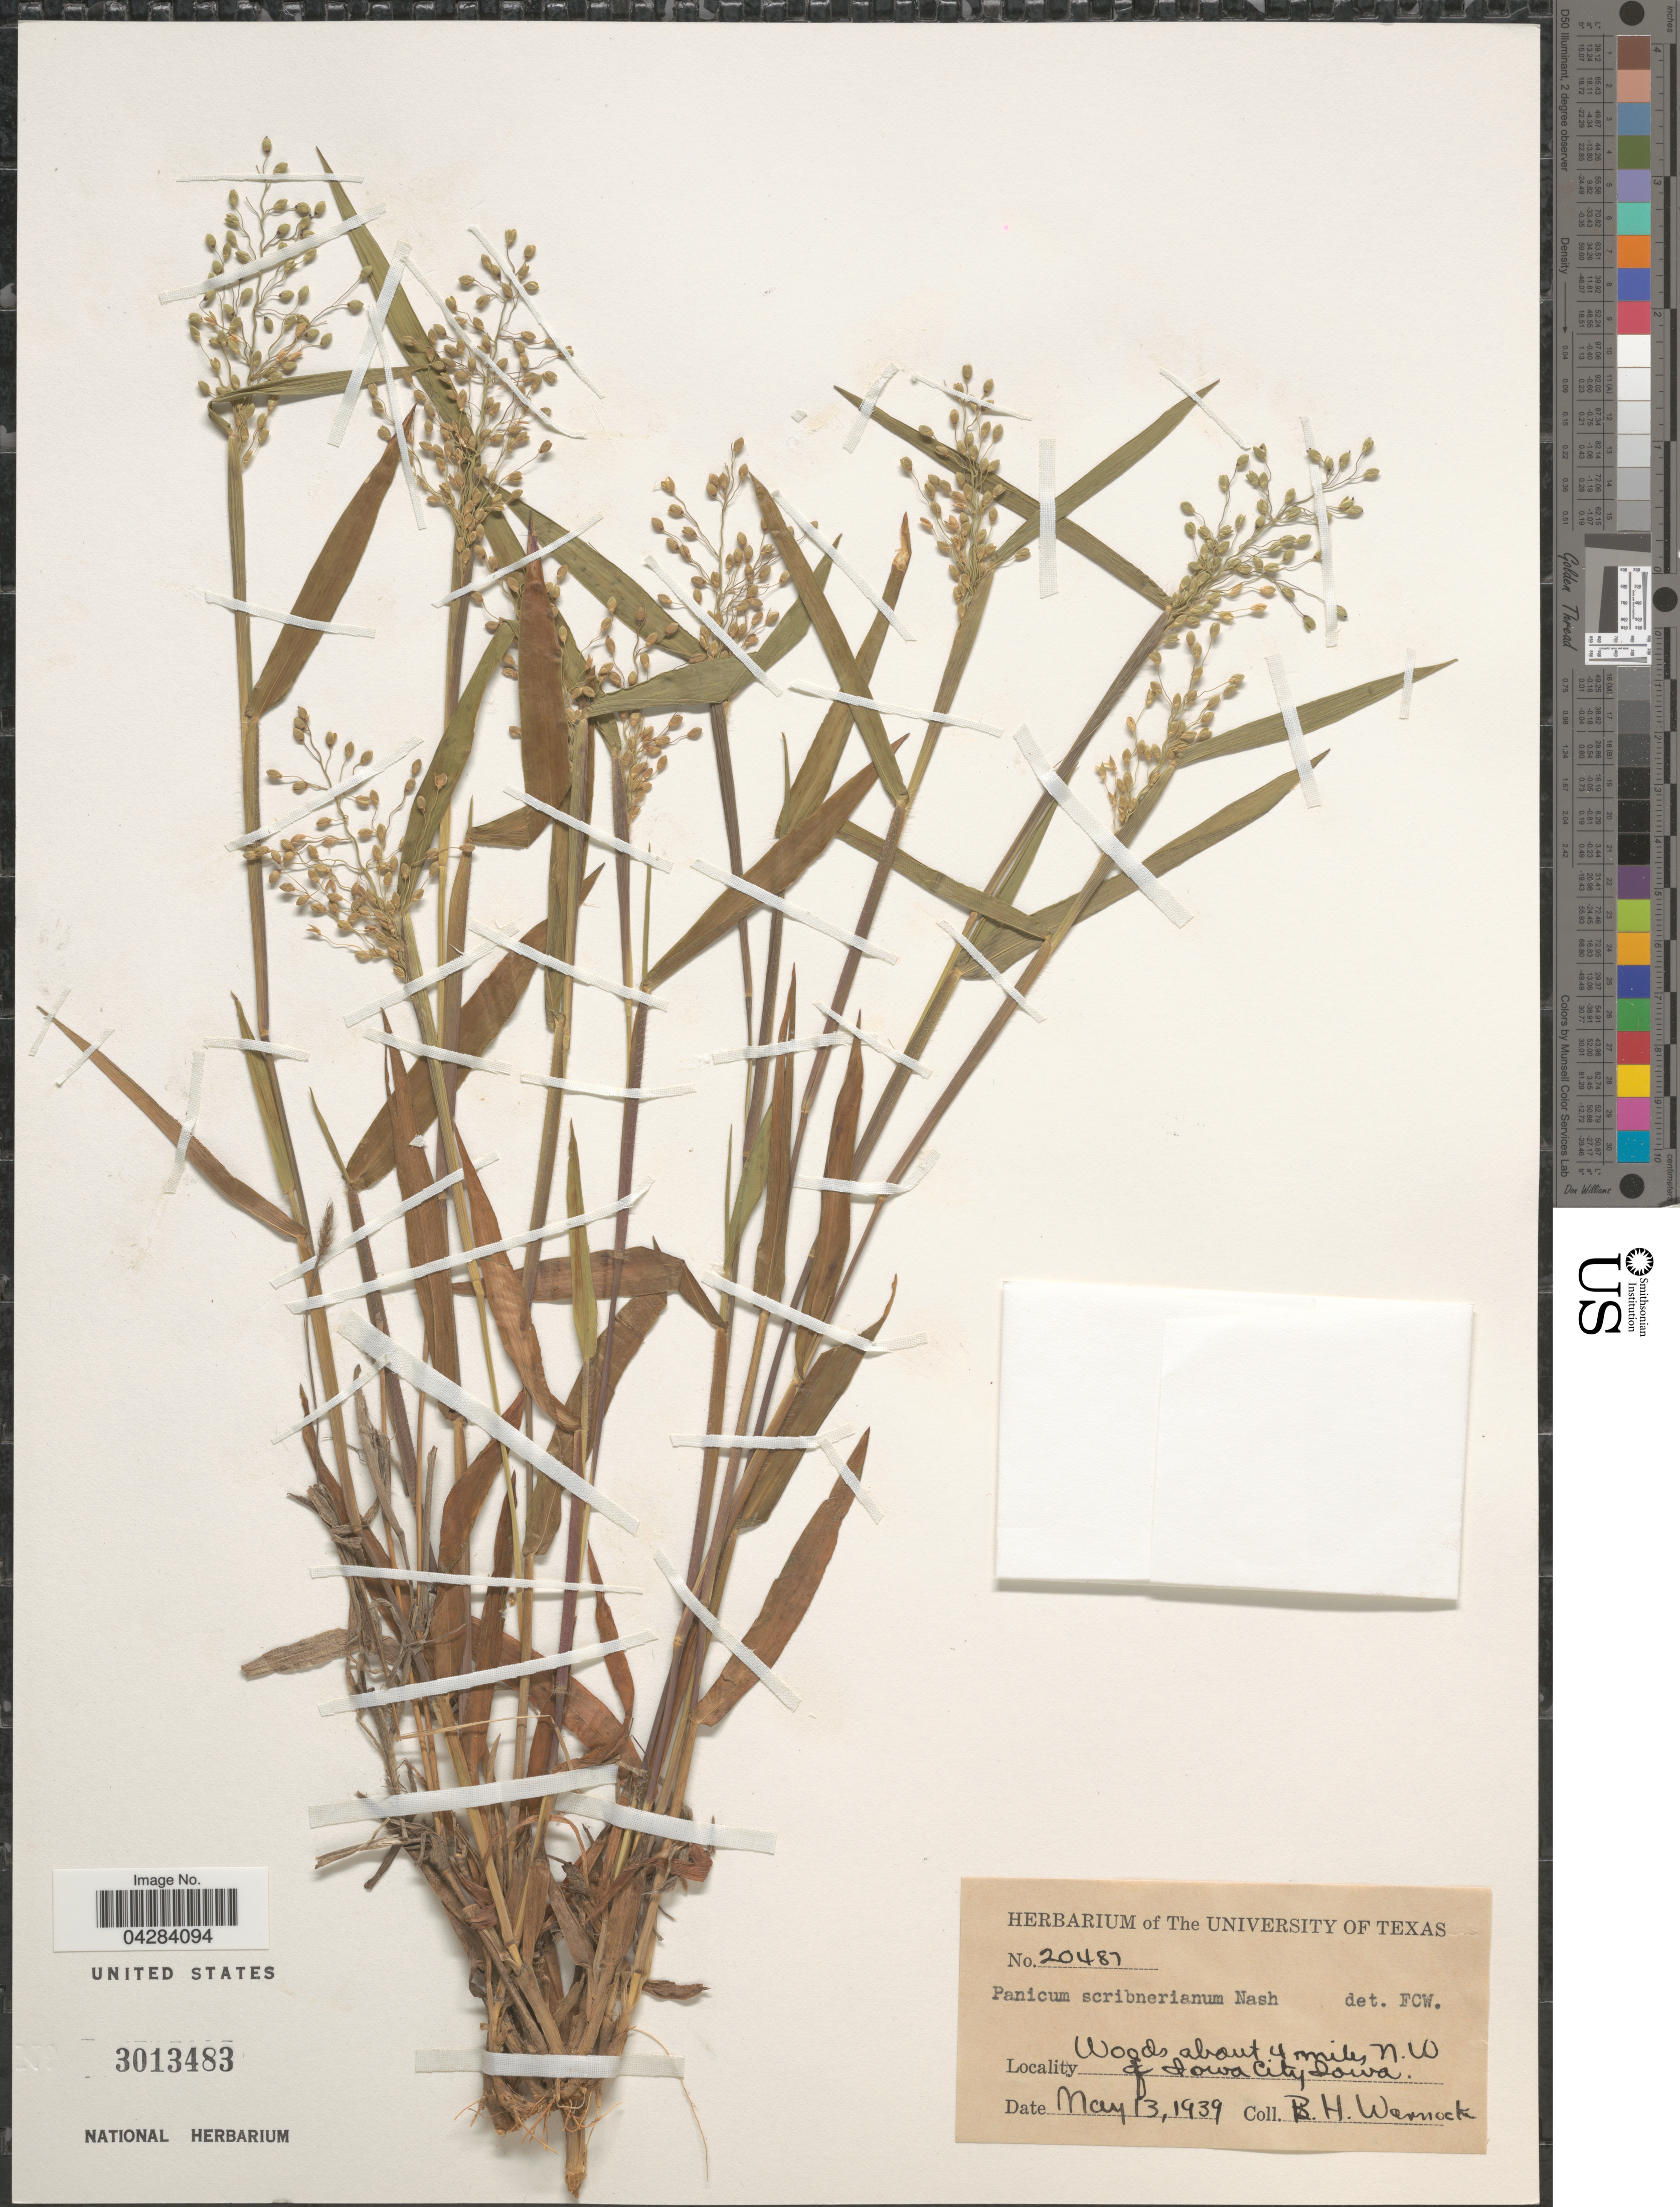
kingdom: Plantae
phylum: Tracheophyta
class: Liliopsida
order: Poales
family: Poaceae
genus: Dichanthelium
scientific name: Dichanthelium oligosanthes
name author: (Schult.) Gould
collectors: B. H. Warnock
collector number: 20487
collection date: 1939-05-13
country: United States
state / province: Iowa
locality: Woods about 4 miles N.W. of Iowa City.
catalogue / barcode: US 3013483